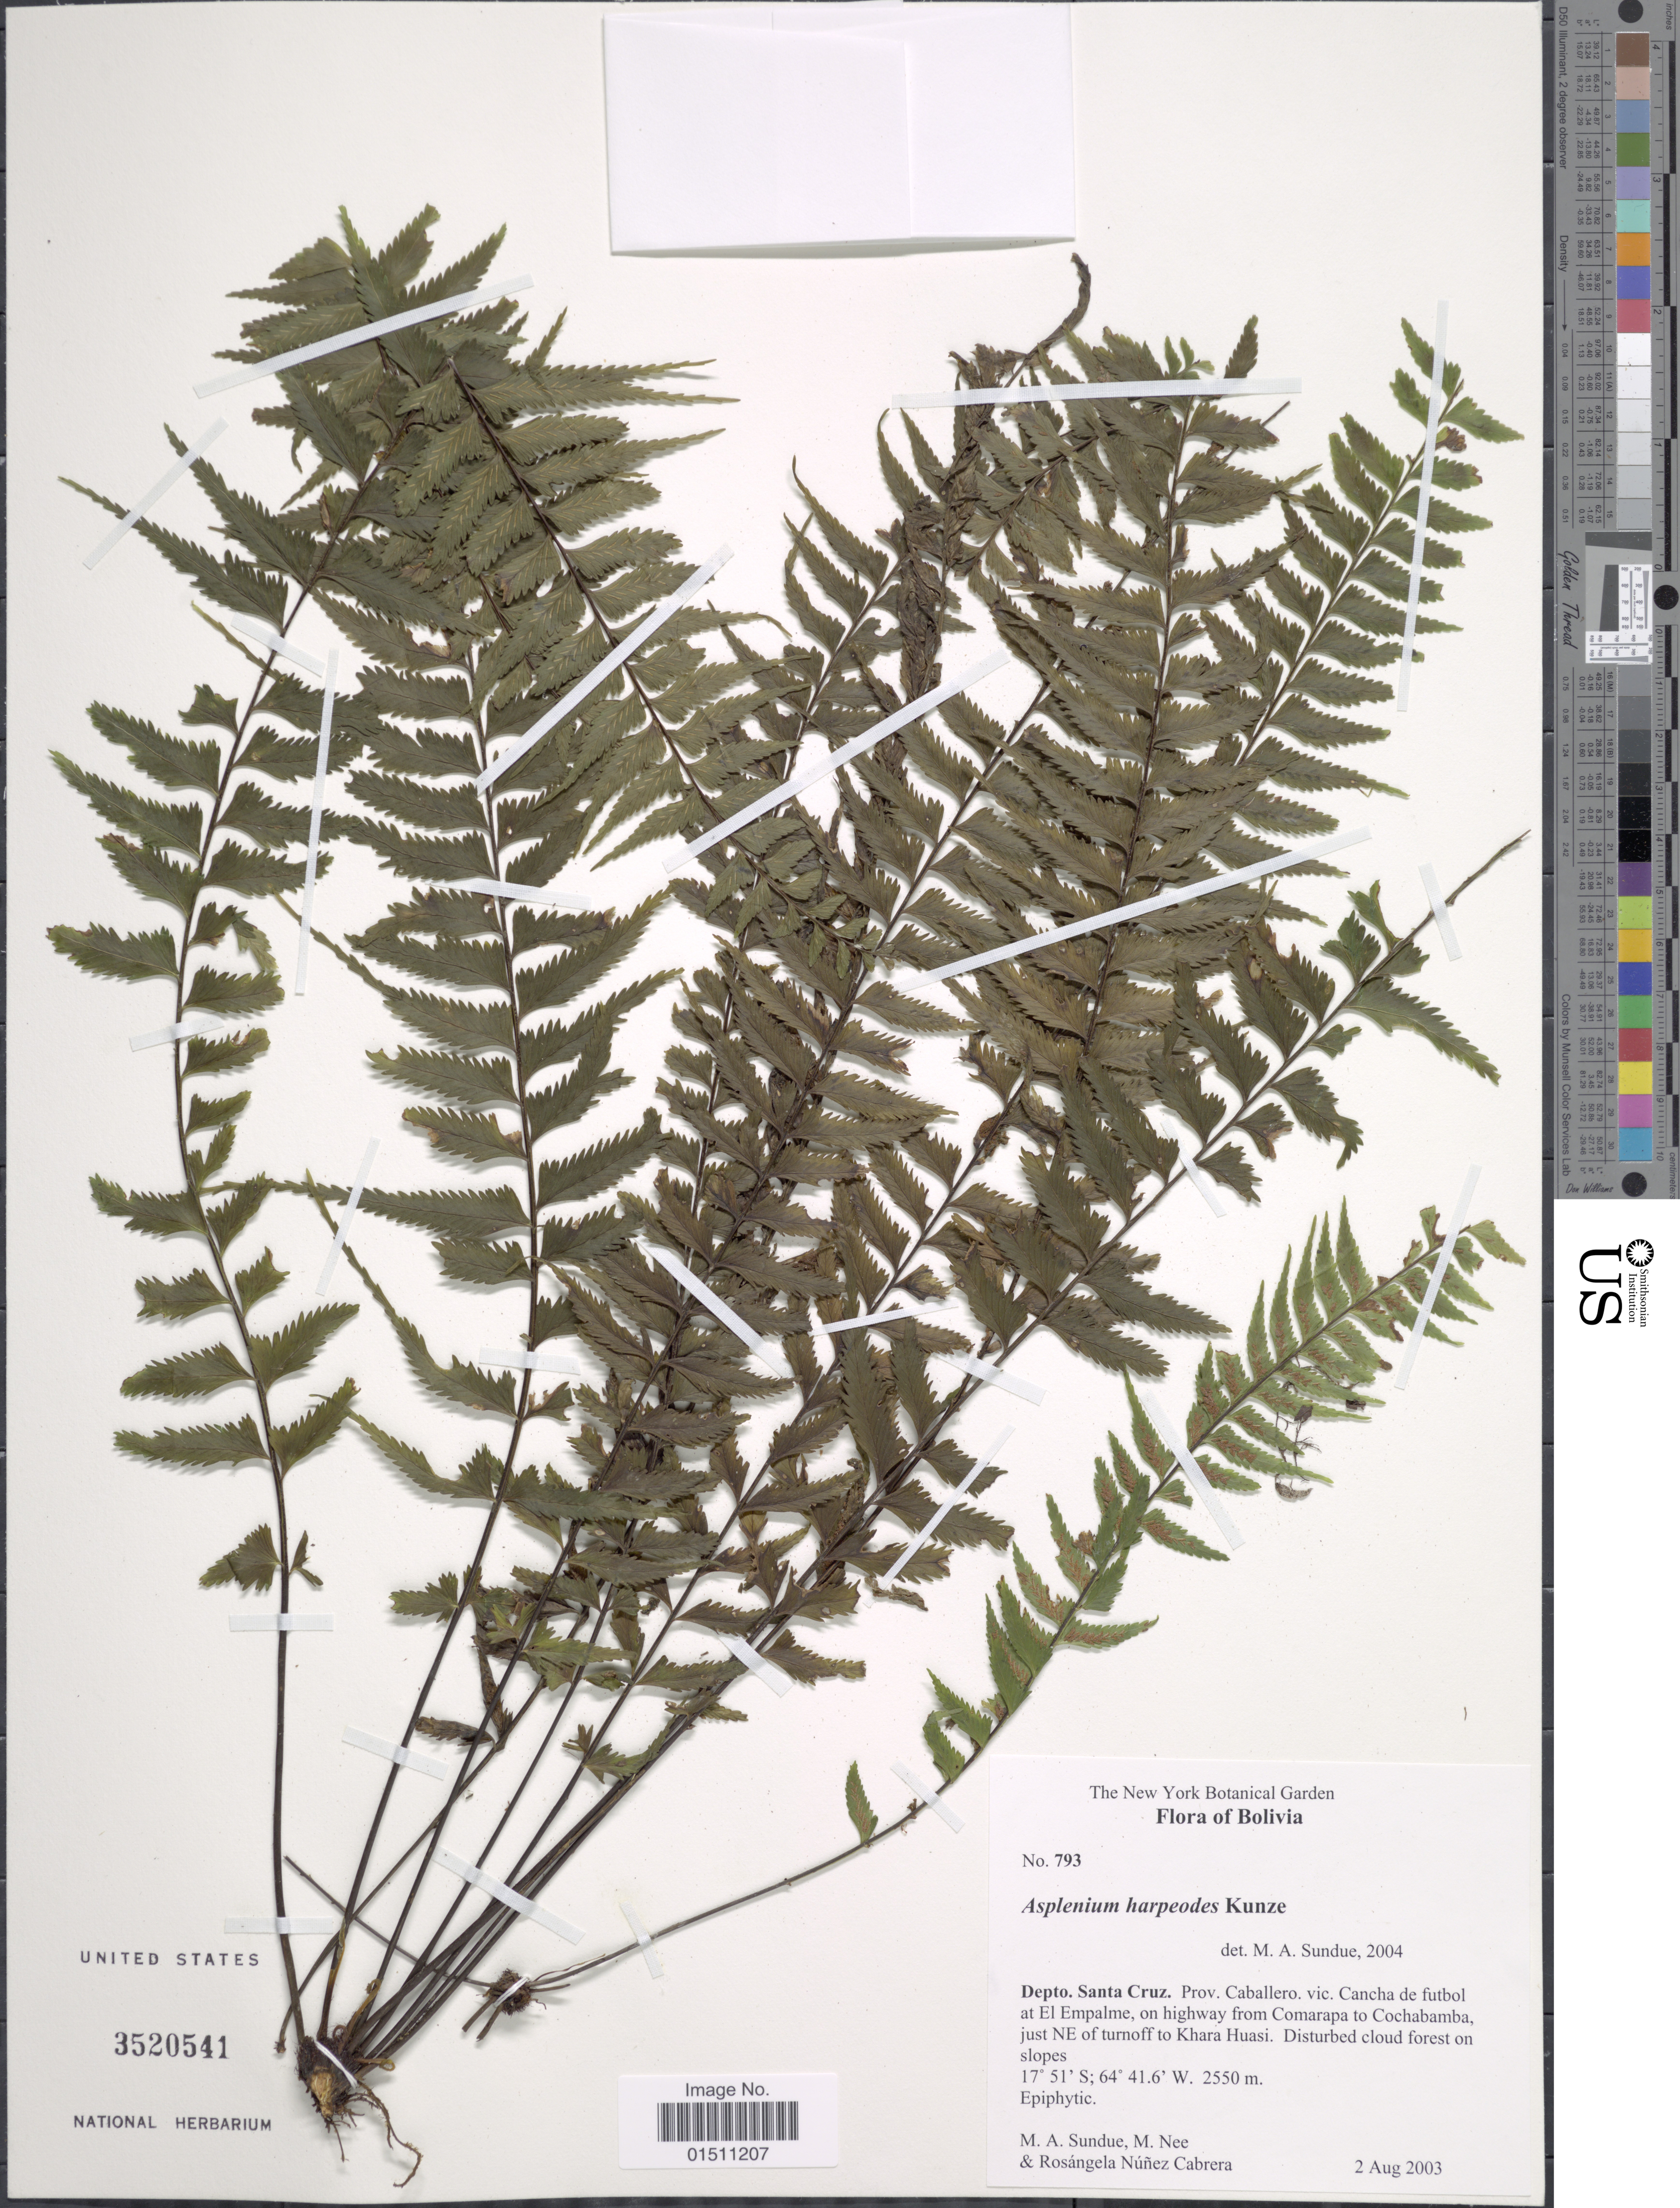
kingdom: Plantae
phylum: Tracheophyta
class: Polypodiopsida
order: Polypodiales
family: Aspleniaceae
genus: Asplenium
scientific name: Asplenium harpeodes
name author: Kunze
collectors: M. Sundue, M. Nee & R. Núnez Cabrera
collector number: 793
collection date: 2003-08-02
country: Bolivia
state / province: Santa Cruz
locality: Bolivia, Depto. Santa Cruz, Prov. Caballero. vic. cancah de futbol at El Empalme, on highway from Comarapa to Cochabamba, just NE of tunroff to Khara Huasi.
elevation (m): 2550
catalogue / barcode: US 3520541